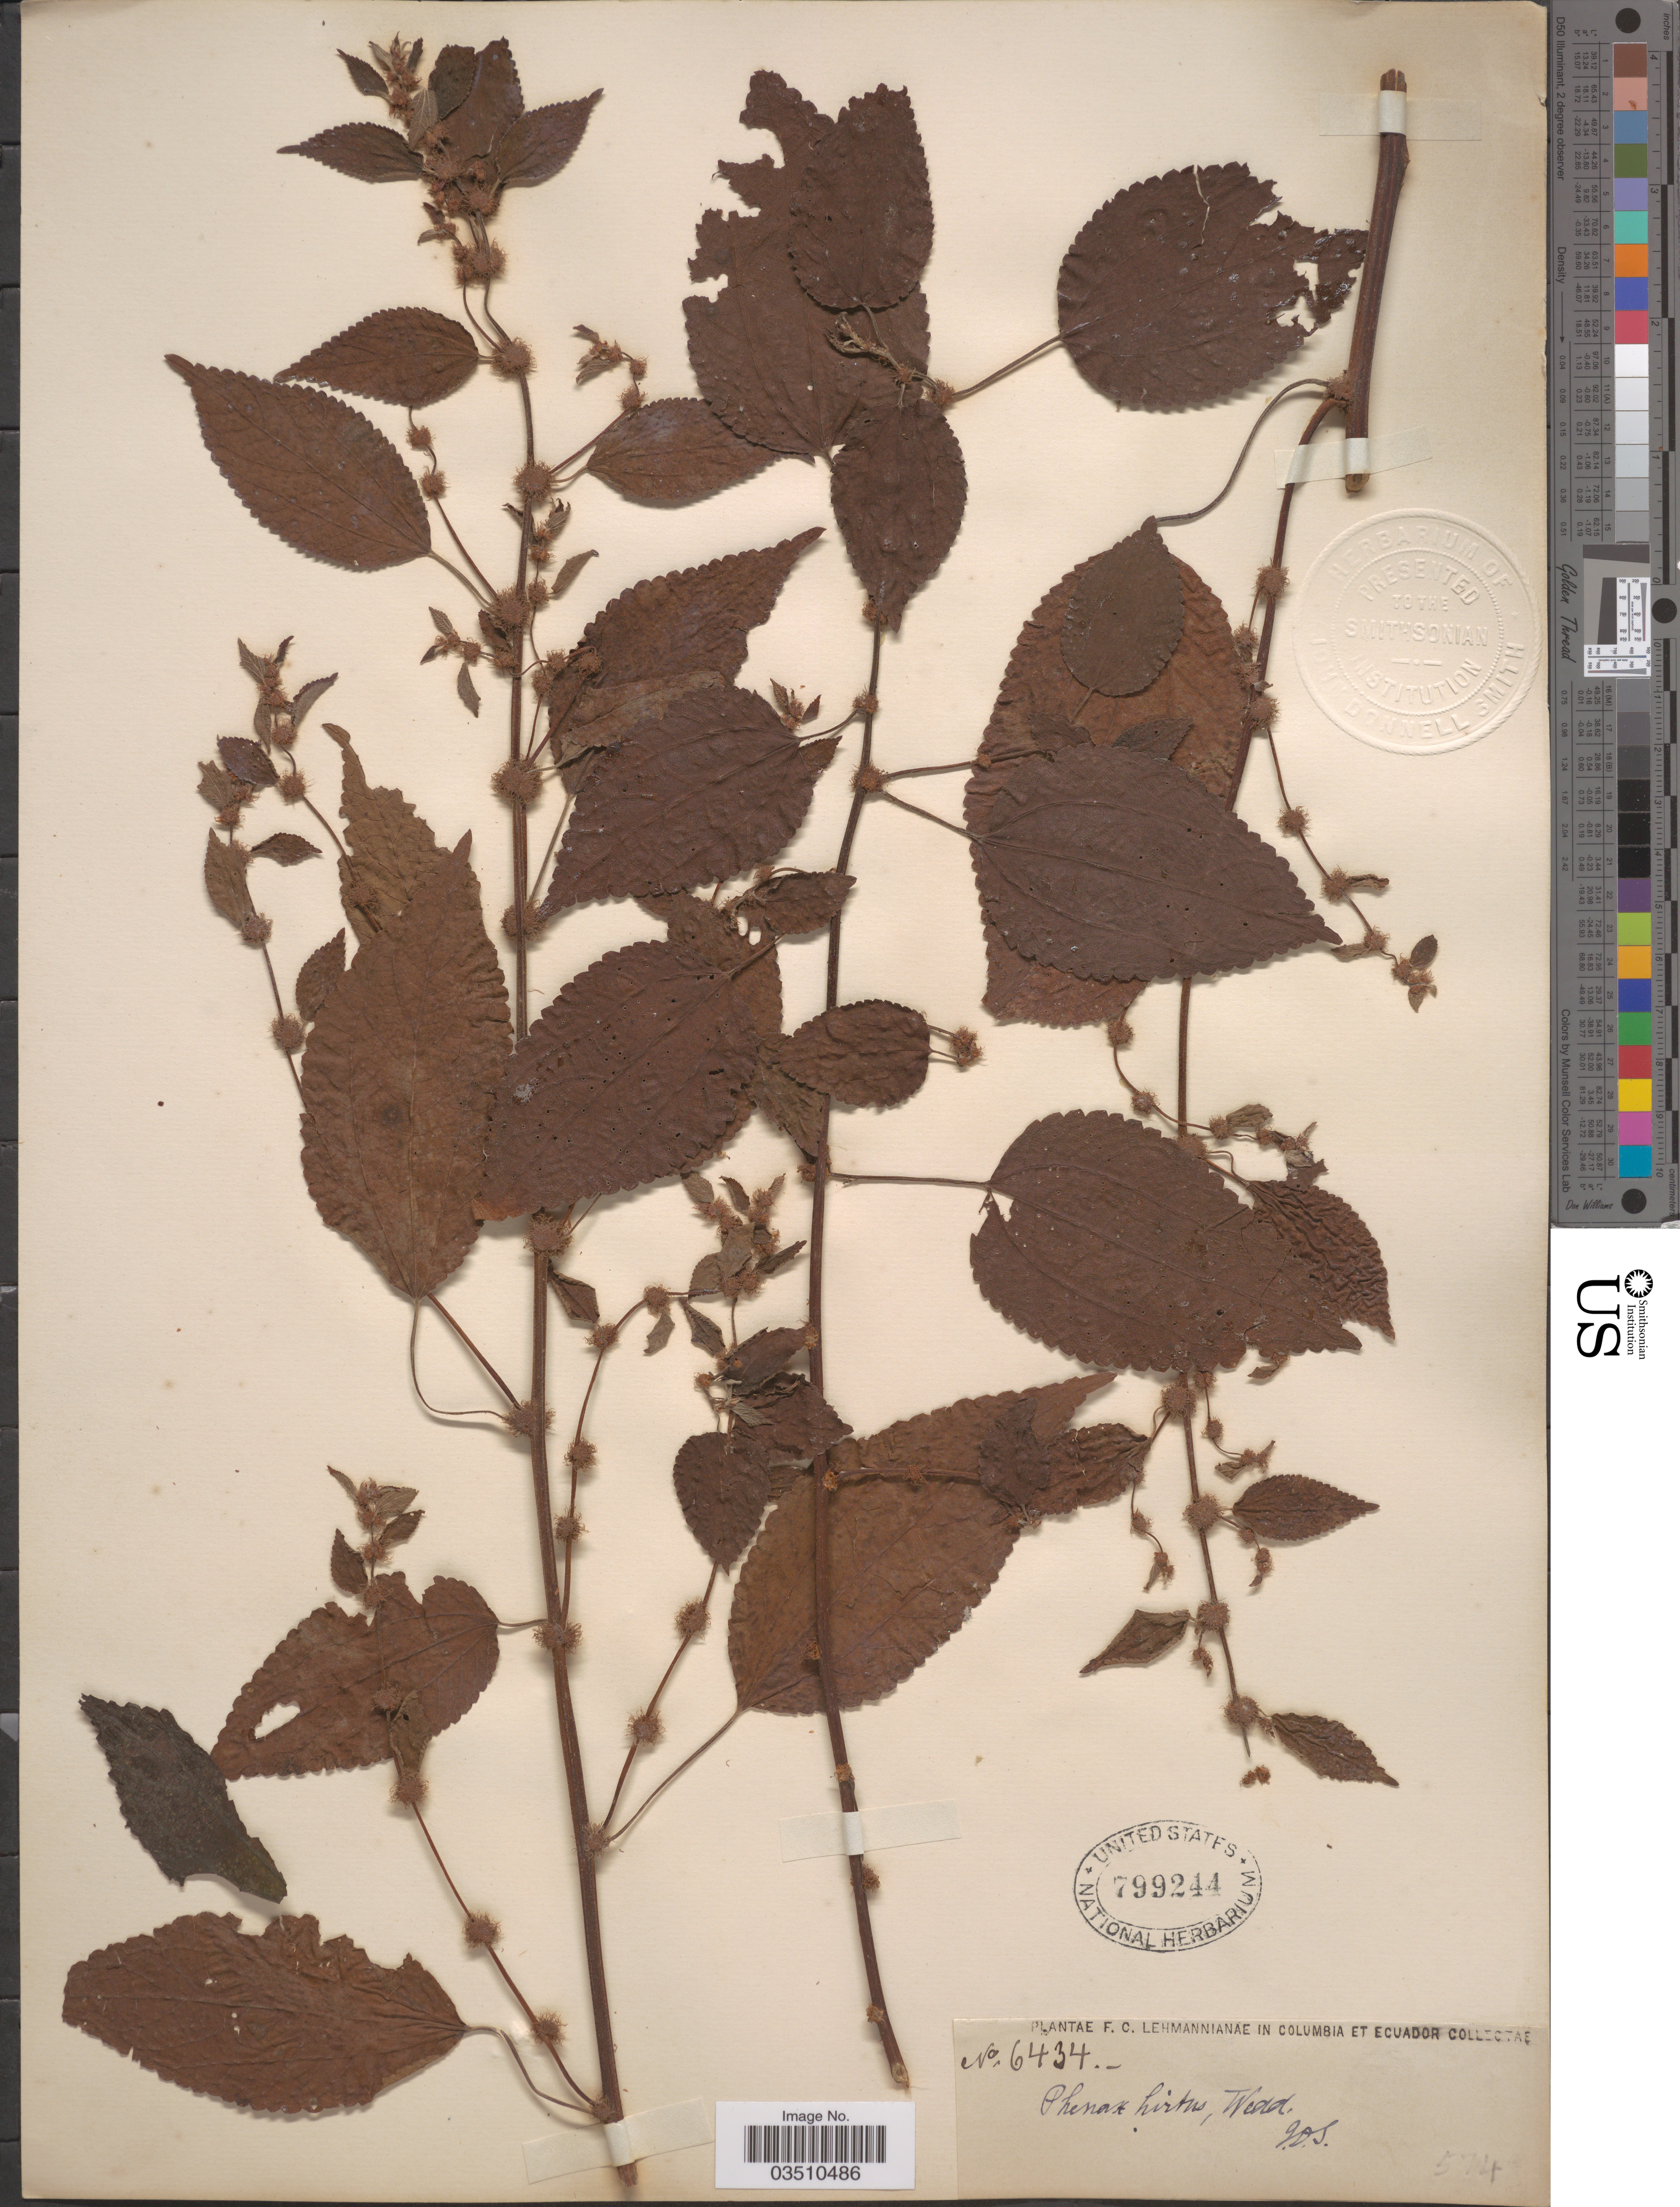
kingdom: Plantae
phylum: Tracheophyta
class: Magnoliopsida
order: Rosales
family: Urticaceae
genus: Phenax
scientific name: Phenax hirtus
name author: (Sw.) Wedd.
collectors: F. C. Lehmann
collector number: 6434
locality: Columbia et Ecuador.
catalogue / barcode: US 799244